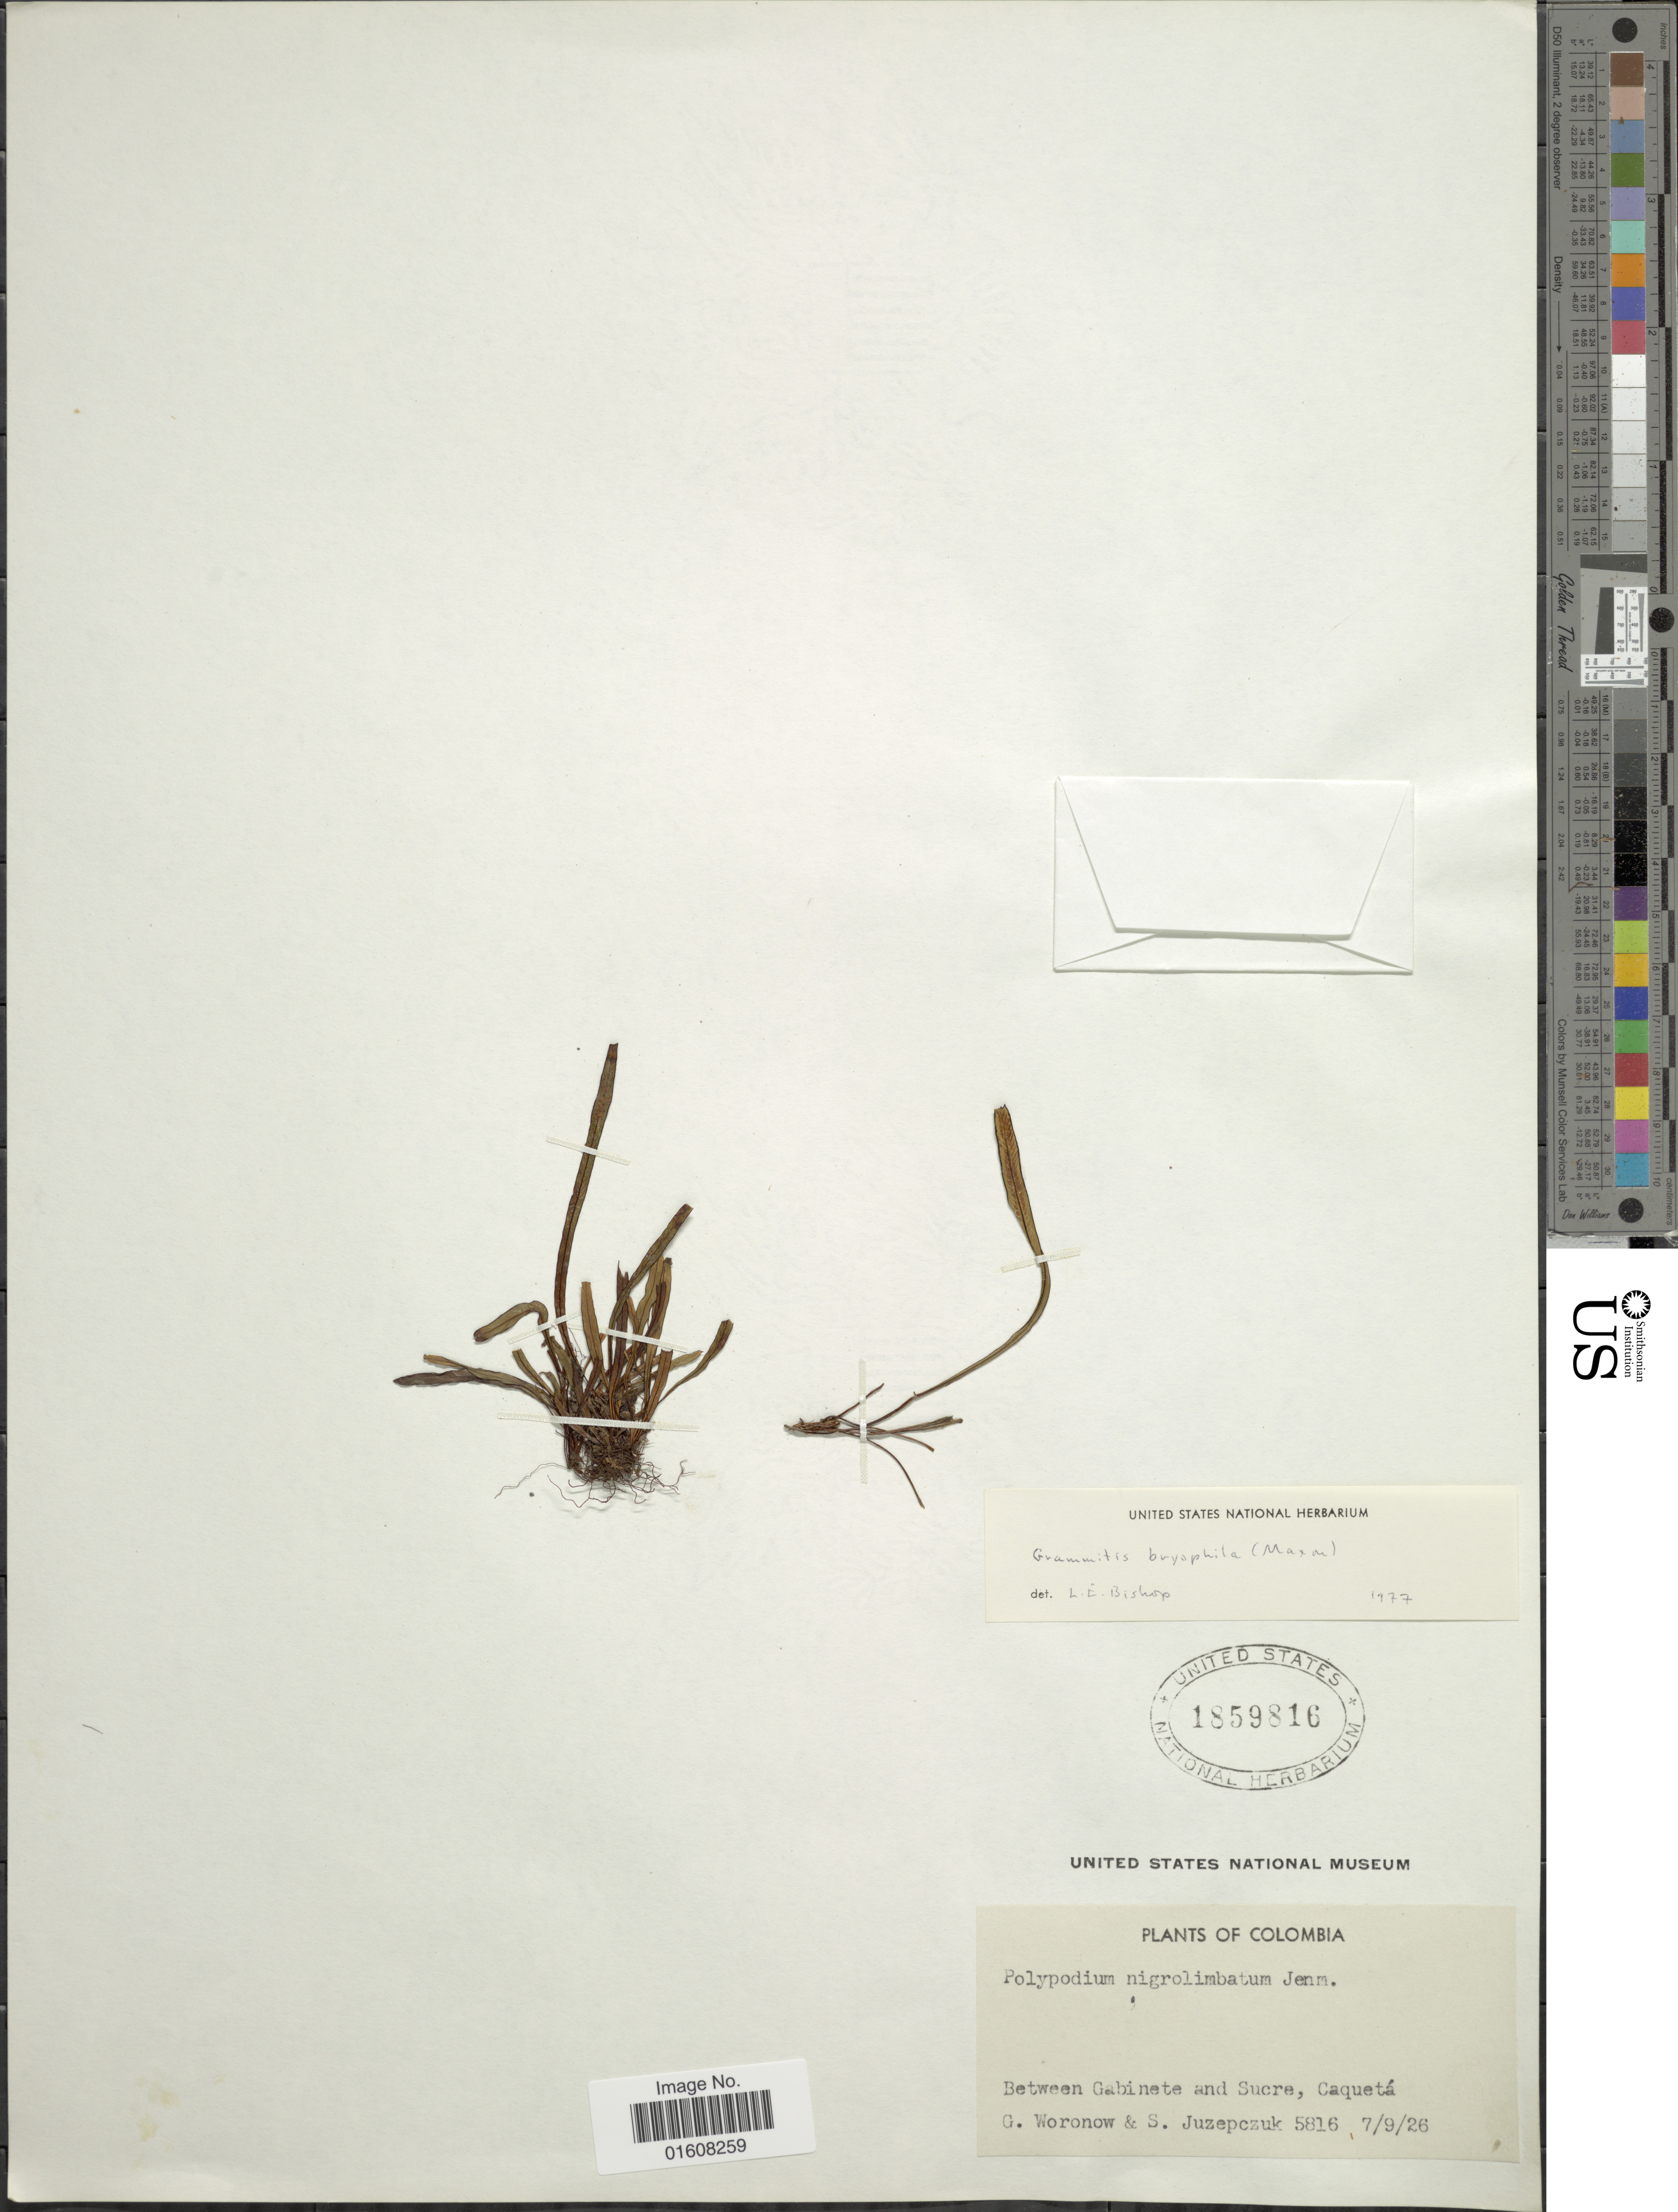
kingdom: Plantae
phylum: Tracheophyta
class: Polypodiopsida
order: Polypodiales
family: Polypodiaceae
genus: Grammitis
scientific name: Grammitis fluminensis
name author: Fée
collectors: G. Woronow & S. V. Juzepczuk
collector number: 5816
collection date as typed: Transcribed d/m/y: 7/9/26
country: Colombia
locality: Between Gabinete and Sucre, Caquetá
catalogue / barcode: US 1859816